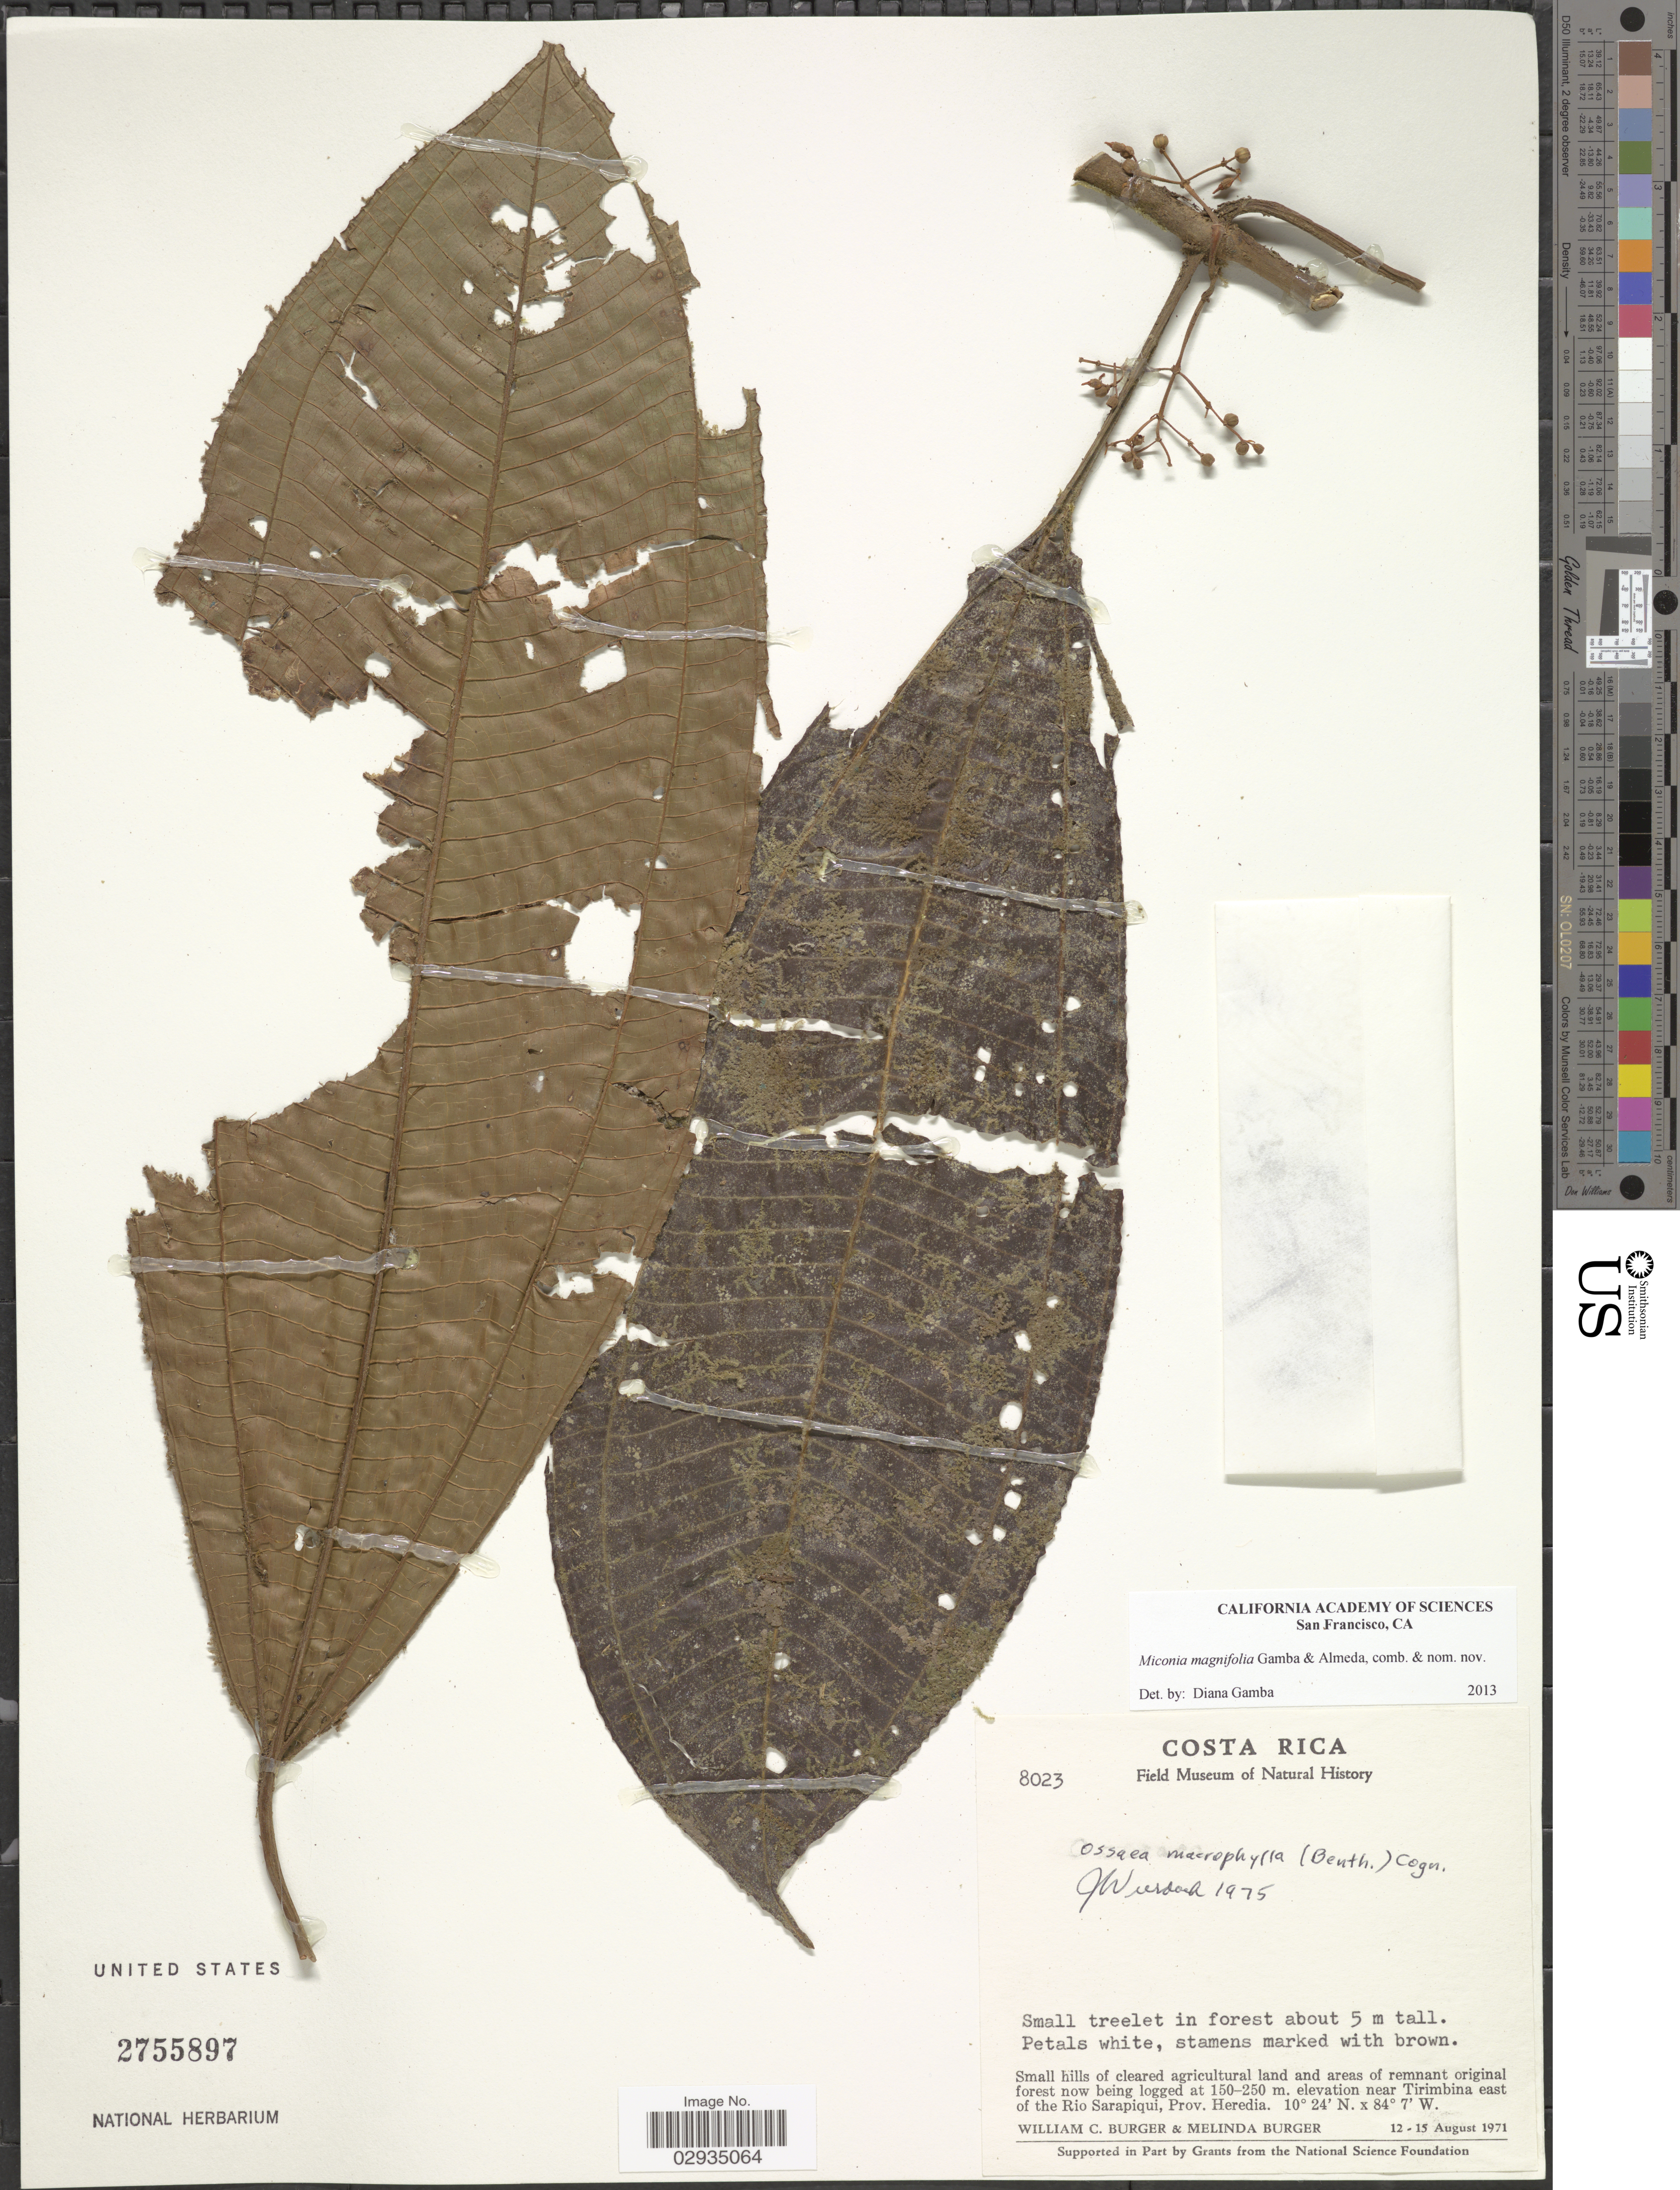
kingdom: Plantae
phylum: Tracheophyta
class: Magnoliopsida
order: Myrtales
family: Melastomataceae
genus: Miconia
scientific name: Miconia magnifolia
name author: Gamba & Almeda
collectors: W. Burger & M. Burger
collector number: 8023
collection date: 1971-08-12/1971-08-15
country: Costa Rica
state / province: Heredia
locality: Near Tirimbina east of the Rio Sarapiqui.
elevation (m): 150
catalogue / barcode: US 2755897